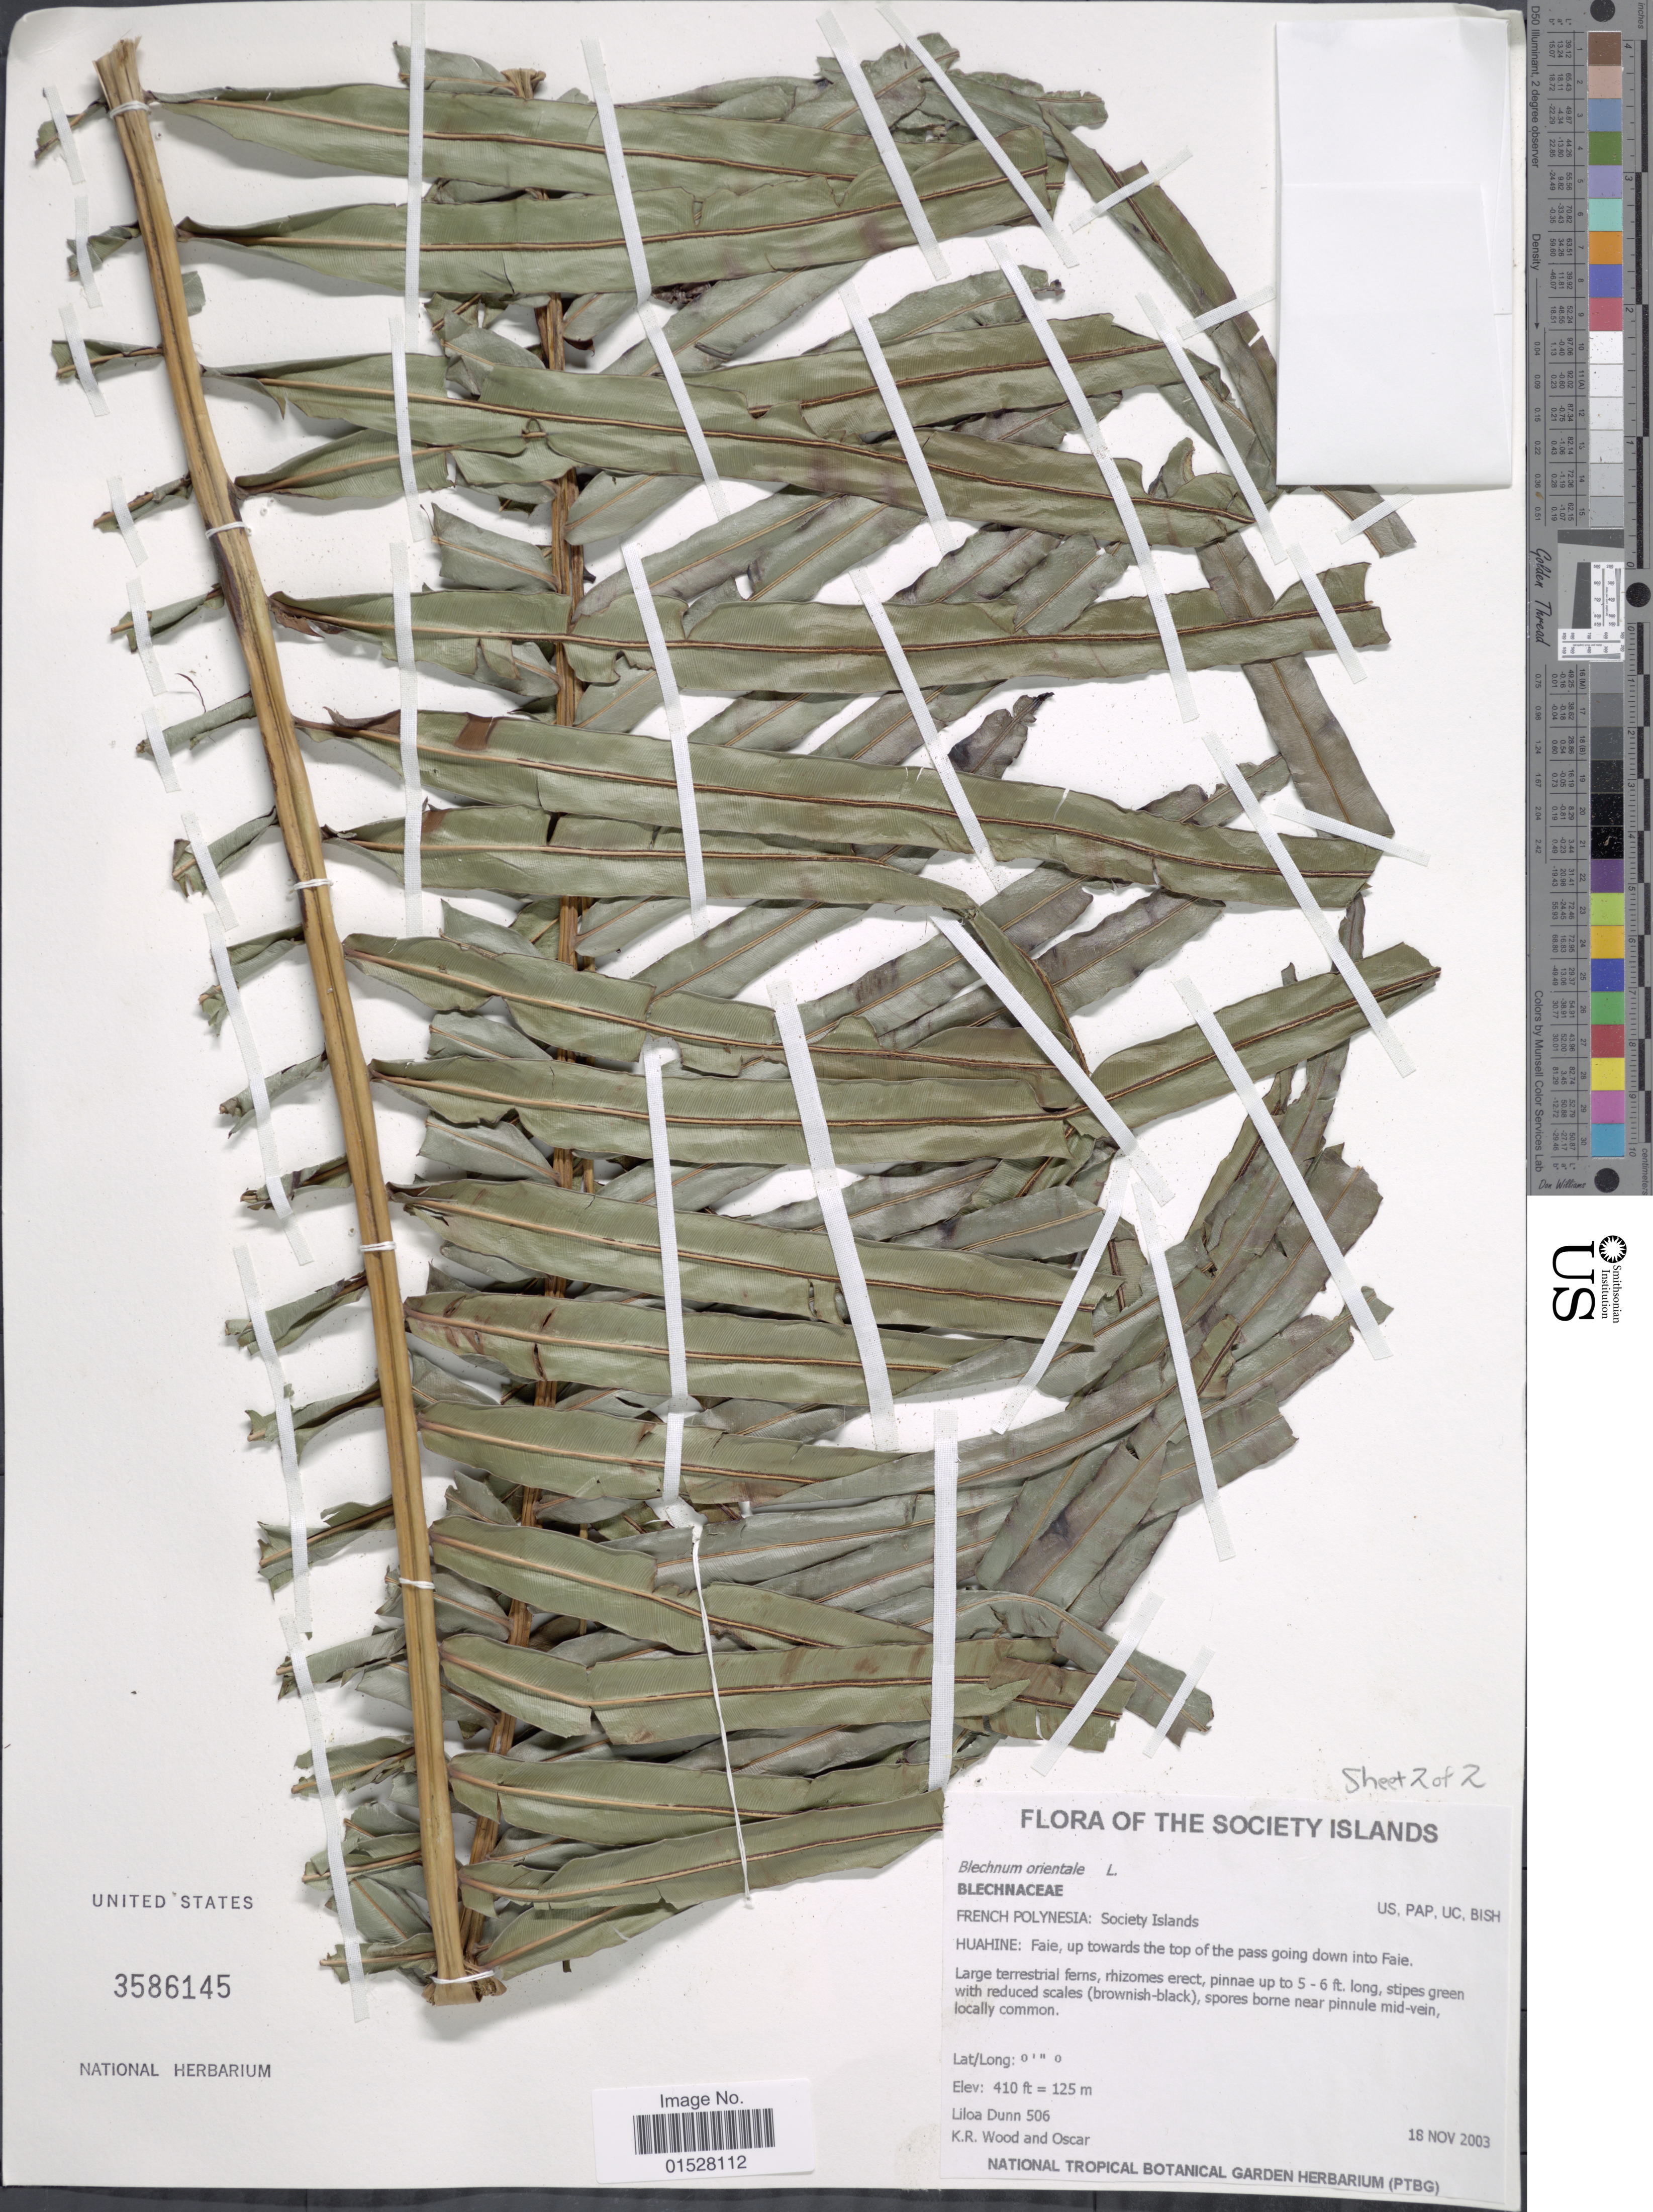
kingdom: Plantae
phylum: Tracheophyta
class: Polypodiopsida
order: Polypodiales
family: Blechnaceae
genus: Blechnum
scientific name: Blechnum orientale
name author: L.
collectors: L. Dunn, K. R. Wood & Oscar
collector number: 506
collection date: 2003-11-18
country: French Polynesia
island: Huahine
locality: Huahine: Faie, up towards the top of the pass going down into Faie. Society Islands.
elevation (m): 125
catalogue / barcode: US 3586145